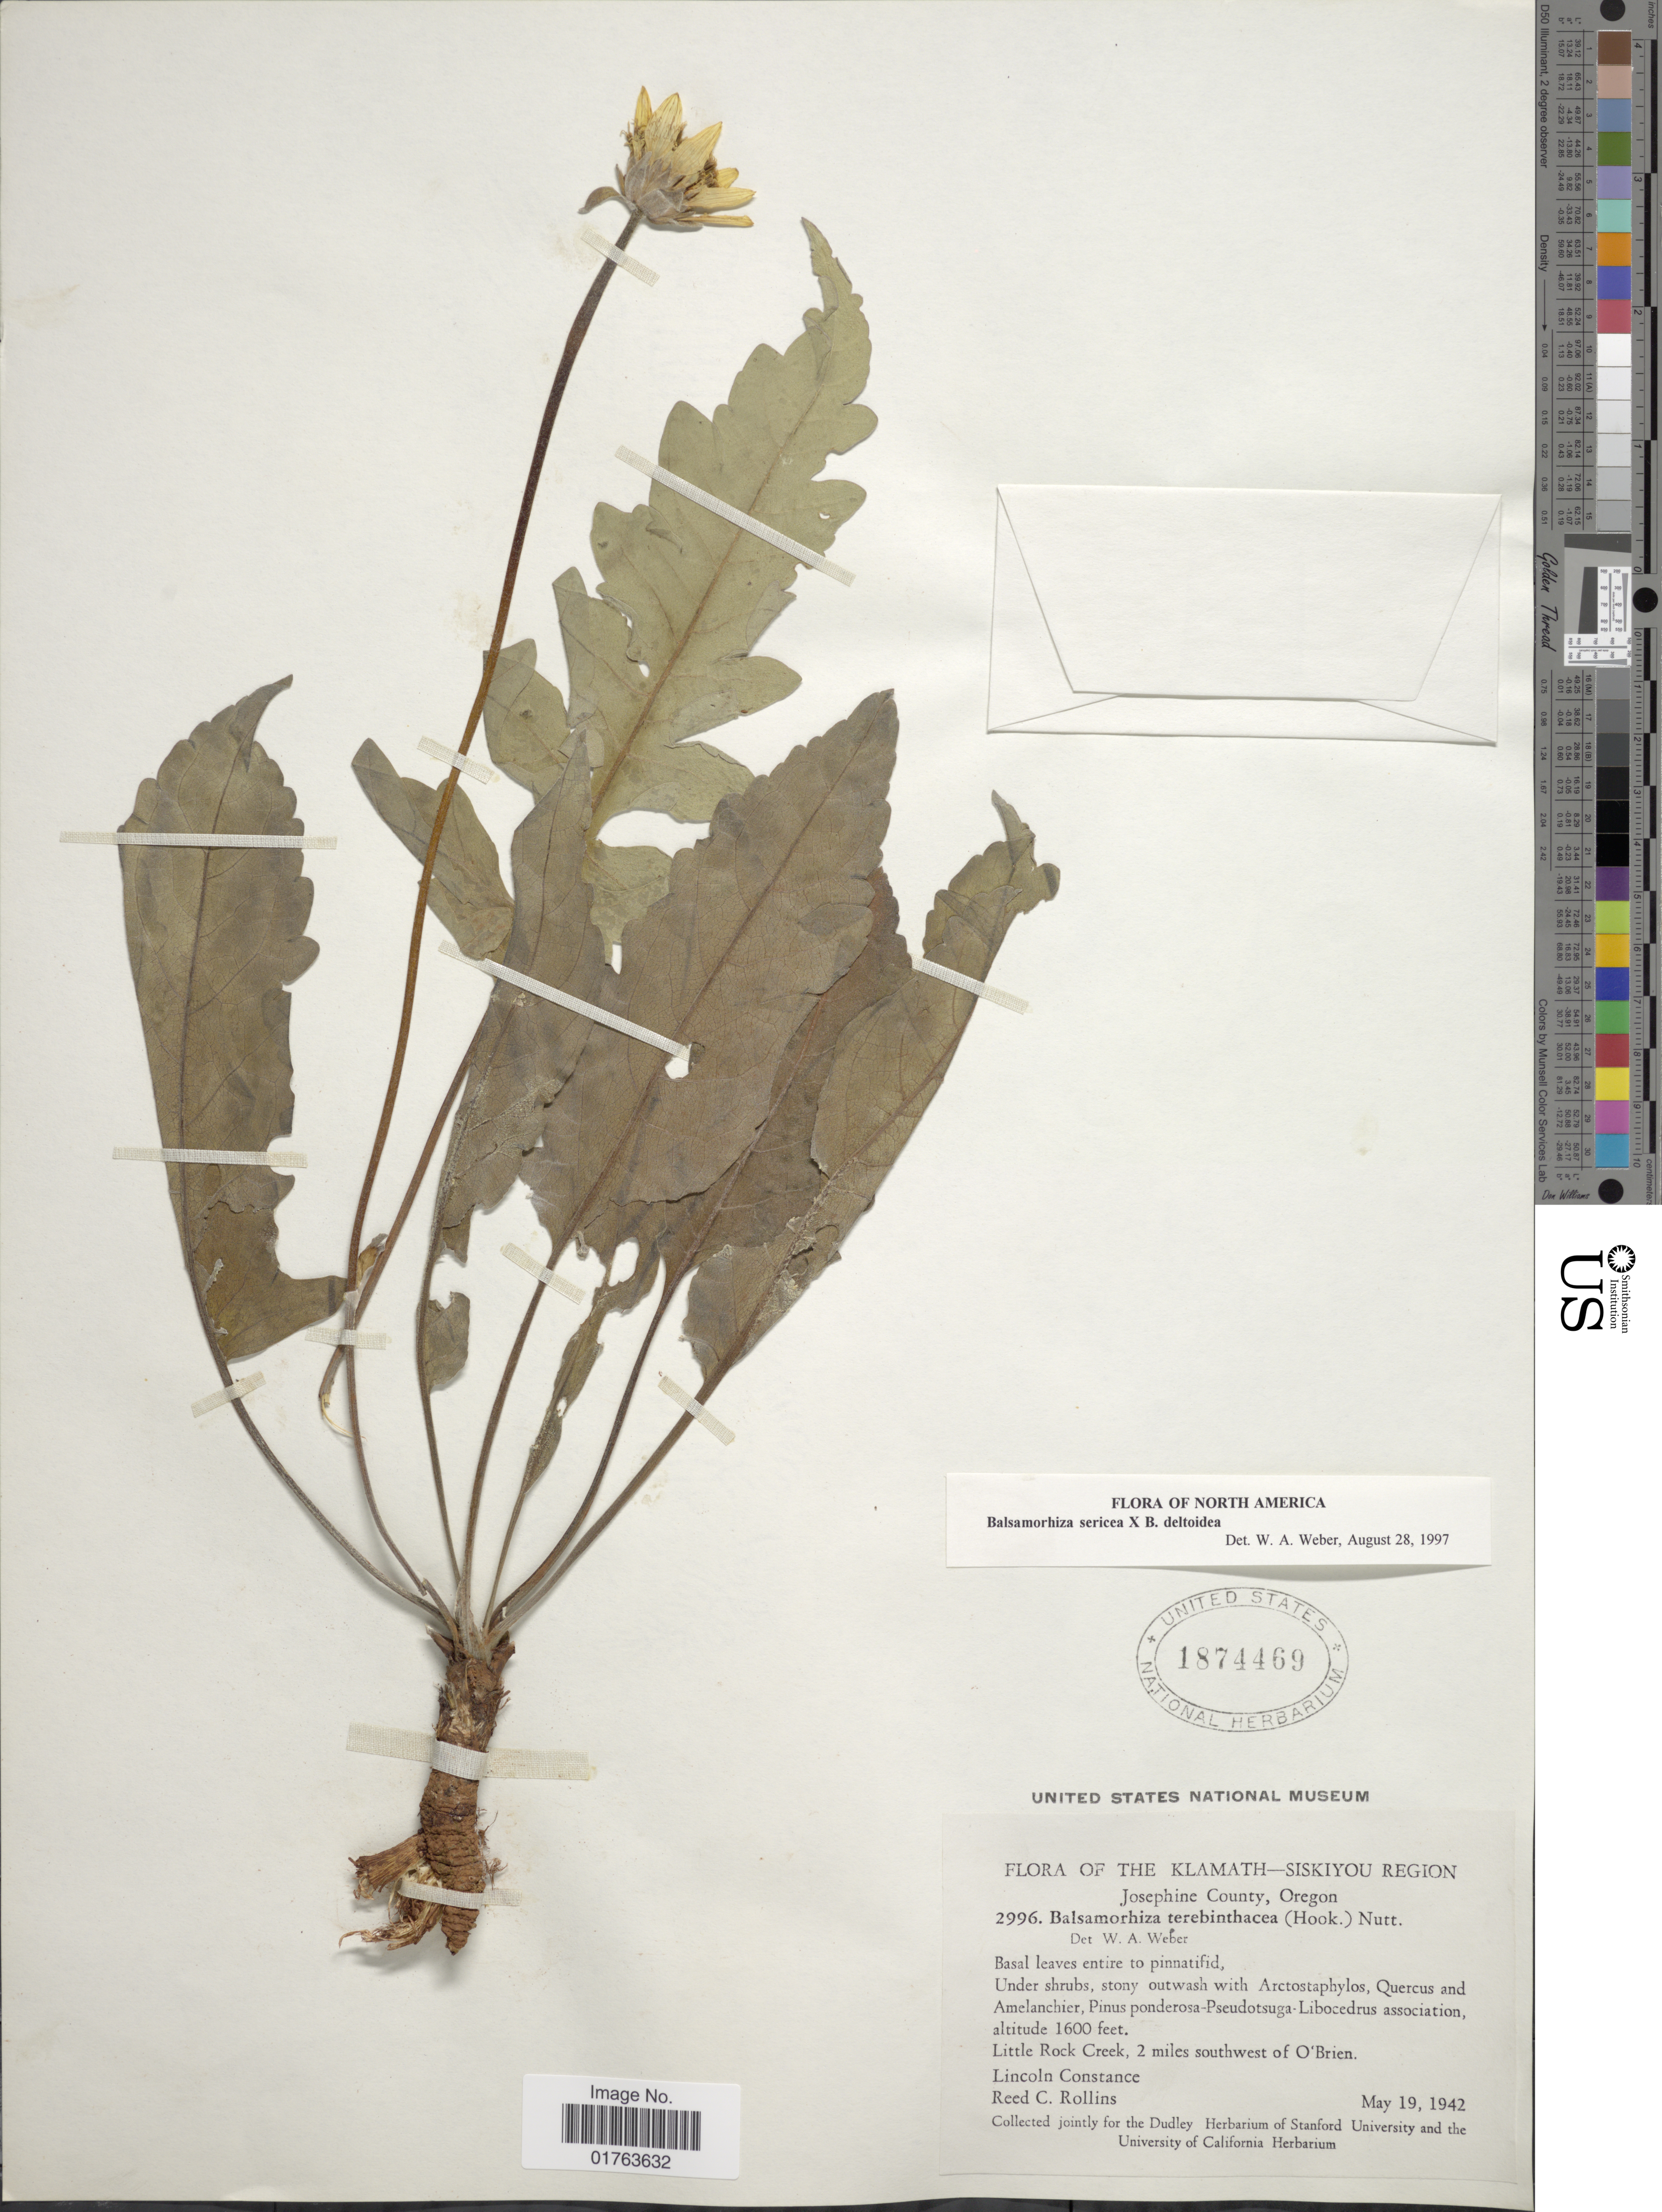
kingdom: Plantae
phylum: Tracheophyta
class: Magnoliopsida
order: Asterales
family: Asteraceae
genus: Balsamorhiza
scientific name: Balsamorhiza sericea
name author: W.A. Weber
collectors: L. Constance & R. C. Rollins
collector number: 2996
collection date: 1942-05-19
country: United States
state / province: Oregon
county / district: Josephine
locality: The Klamth-Siskiyou Region, Josephine County, Oregon, Little Rock Creek, 2 miles southwest of O'Brien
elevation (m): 488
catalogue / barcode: US 1874469